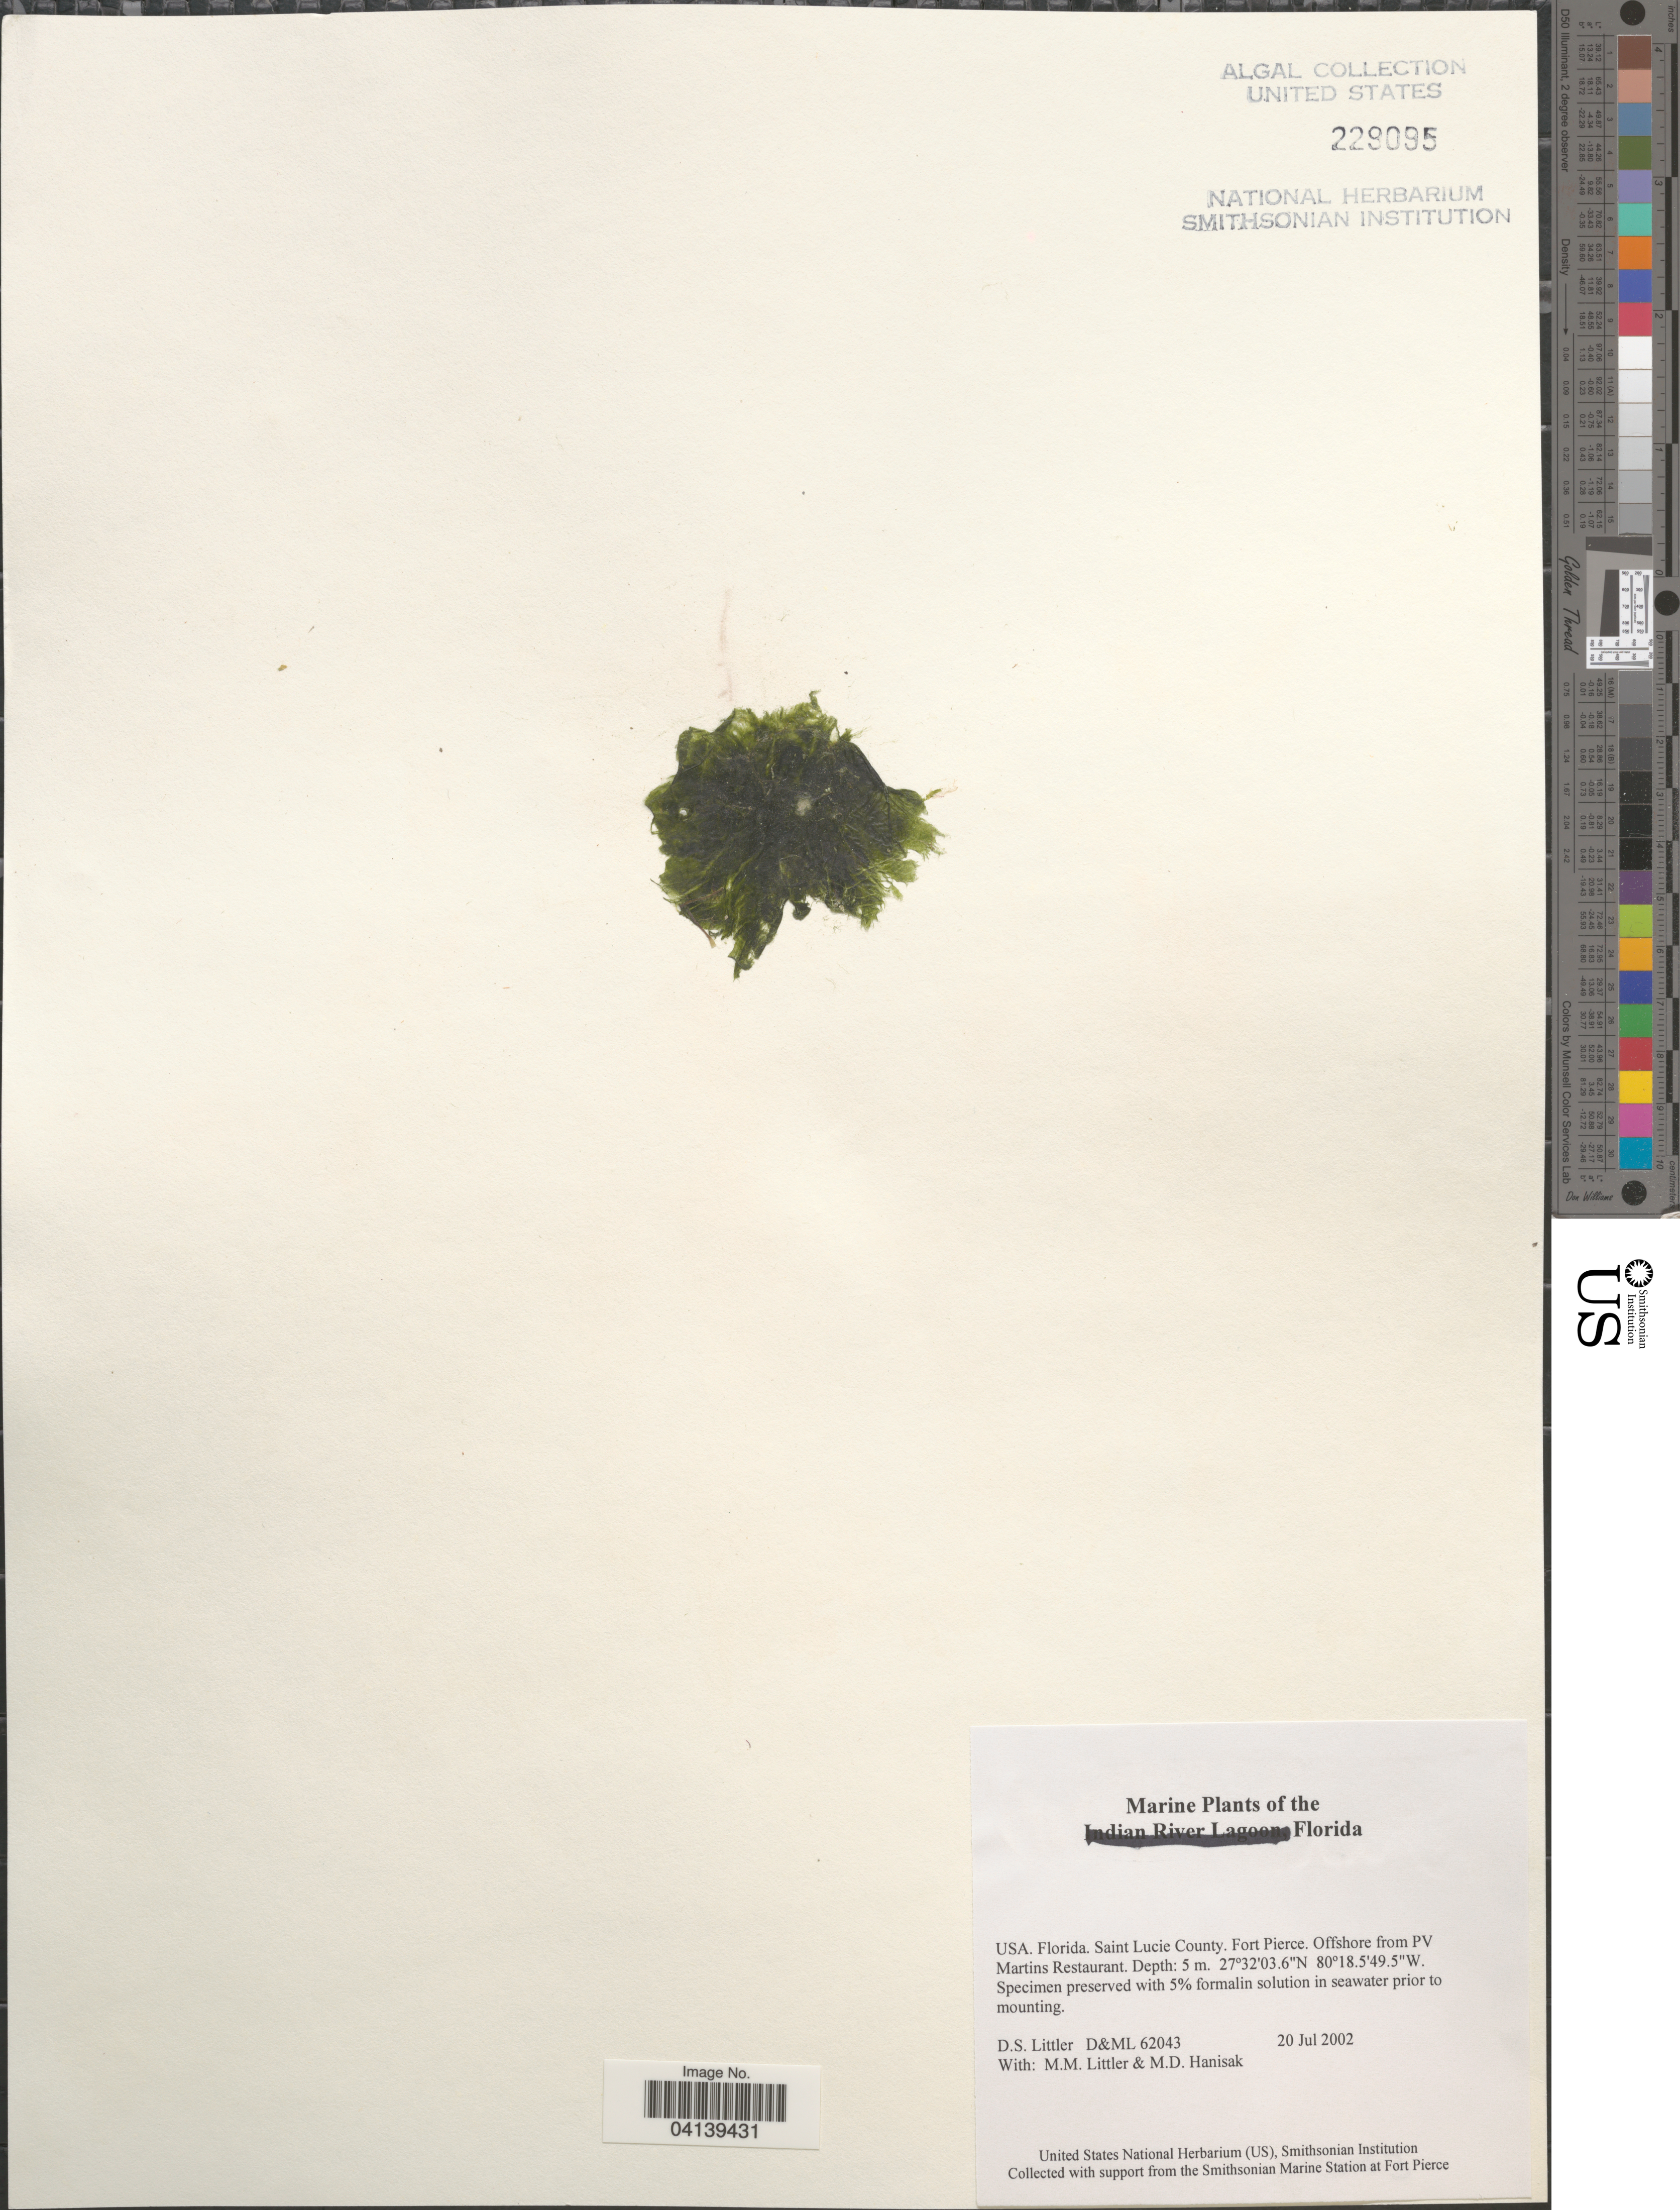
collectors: D. S. Littler & M. Hanisak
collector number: D&ML62043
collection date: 2002-07-20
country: United States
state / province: Florida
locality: Saint Lucie County. Fort Pierce. Offshore from PV Martins Restaurant.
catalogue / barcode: US 229095